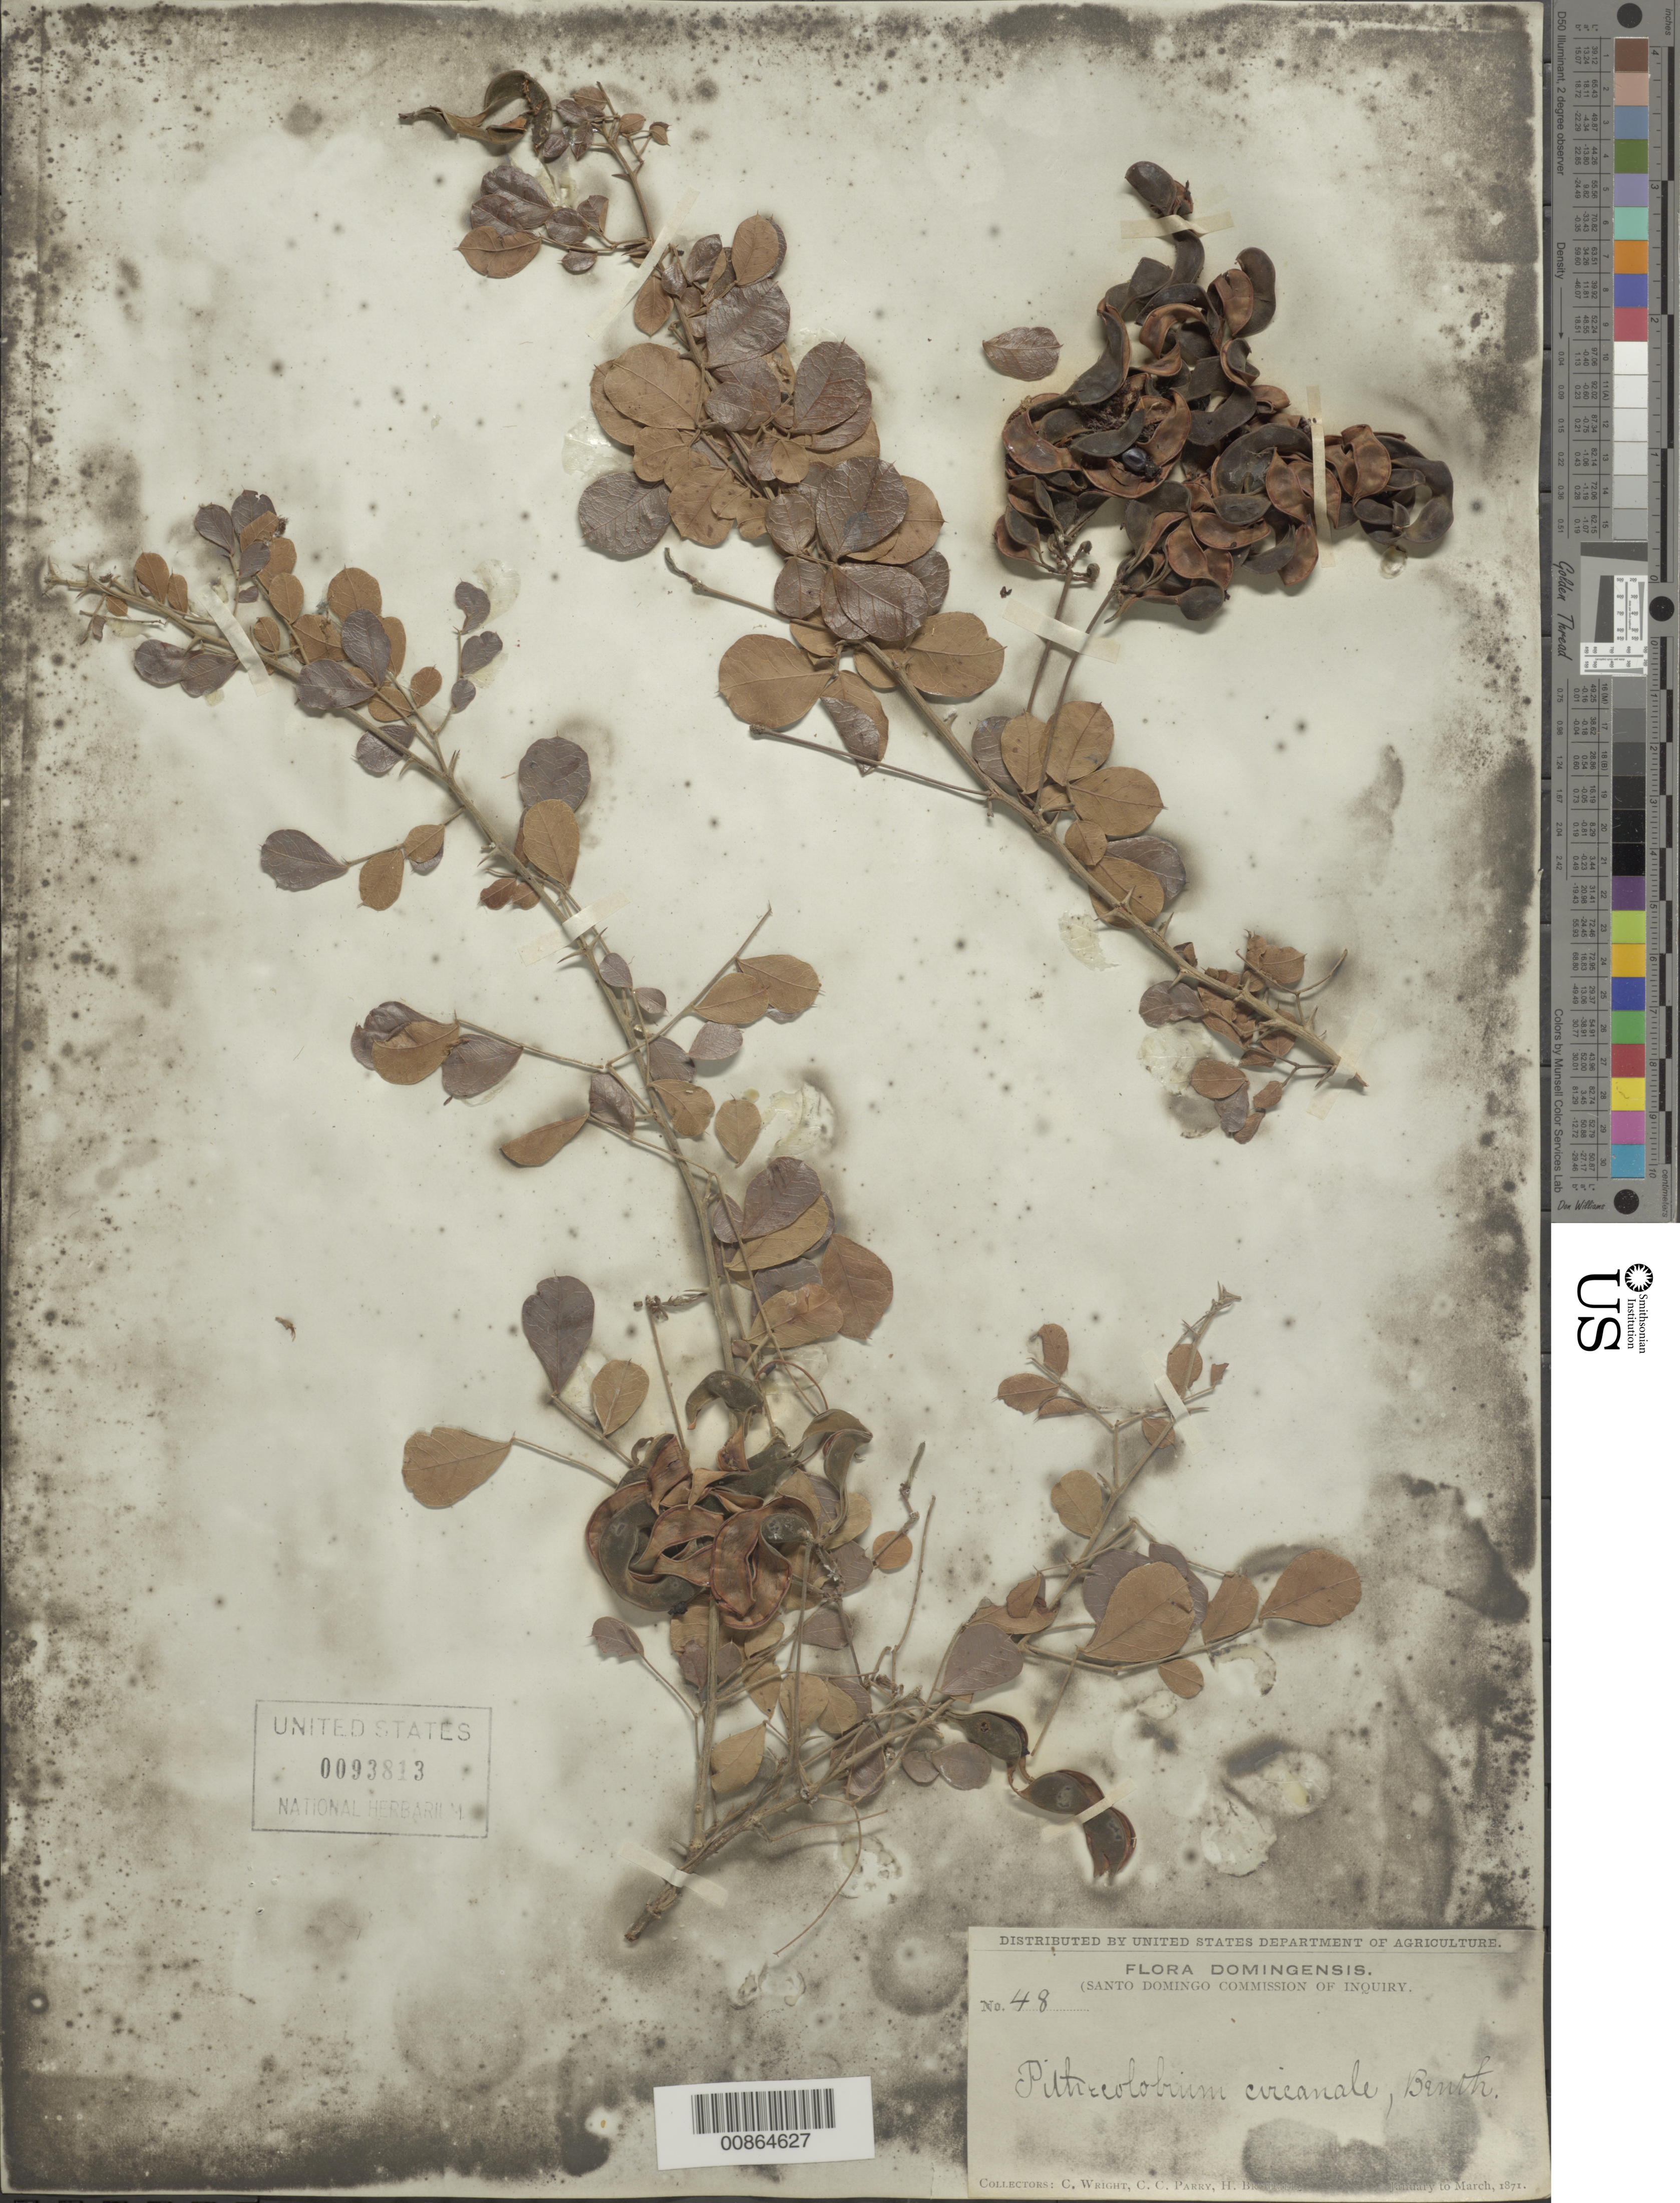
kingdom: Plantae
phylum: Tracheophyta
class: Magnoliopsida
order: Fabales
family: Fabaceae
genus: Pithecellobium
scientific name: Pithecellobium circinale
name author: (L.) Benth.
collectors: C. Wright, C. C. Parry & H. Brummel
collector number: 48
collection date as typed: Jan 1871 to -- Mar 1871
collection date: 1871-01/1871-03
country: Dominican Republic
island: Hispaniola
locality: Dominican Republic.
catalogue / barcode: US 93813